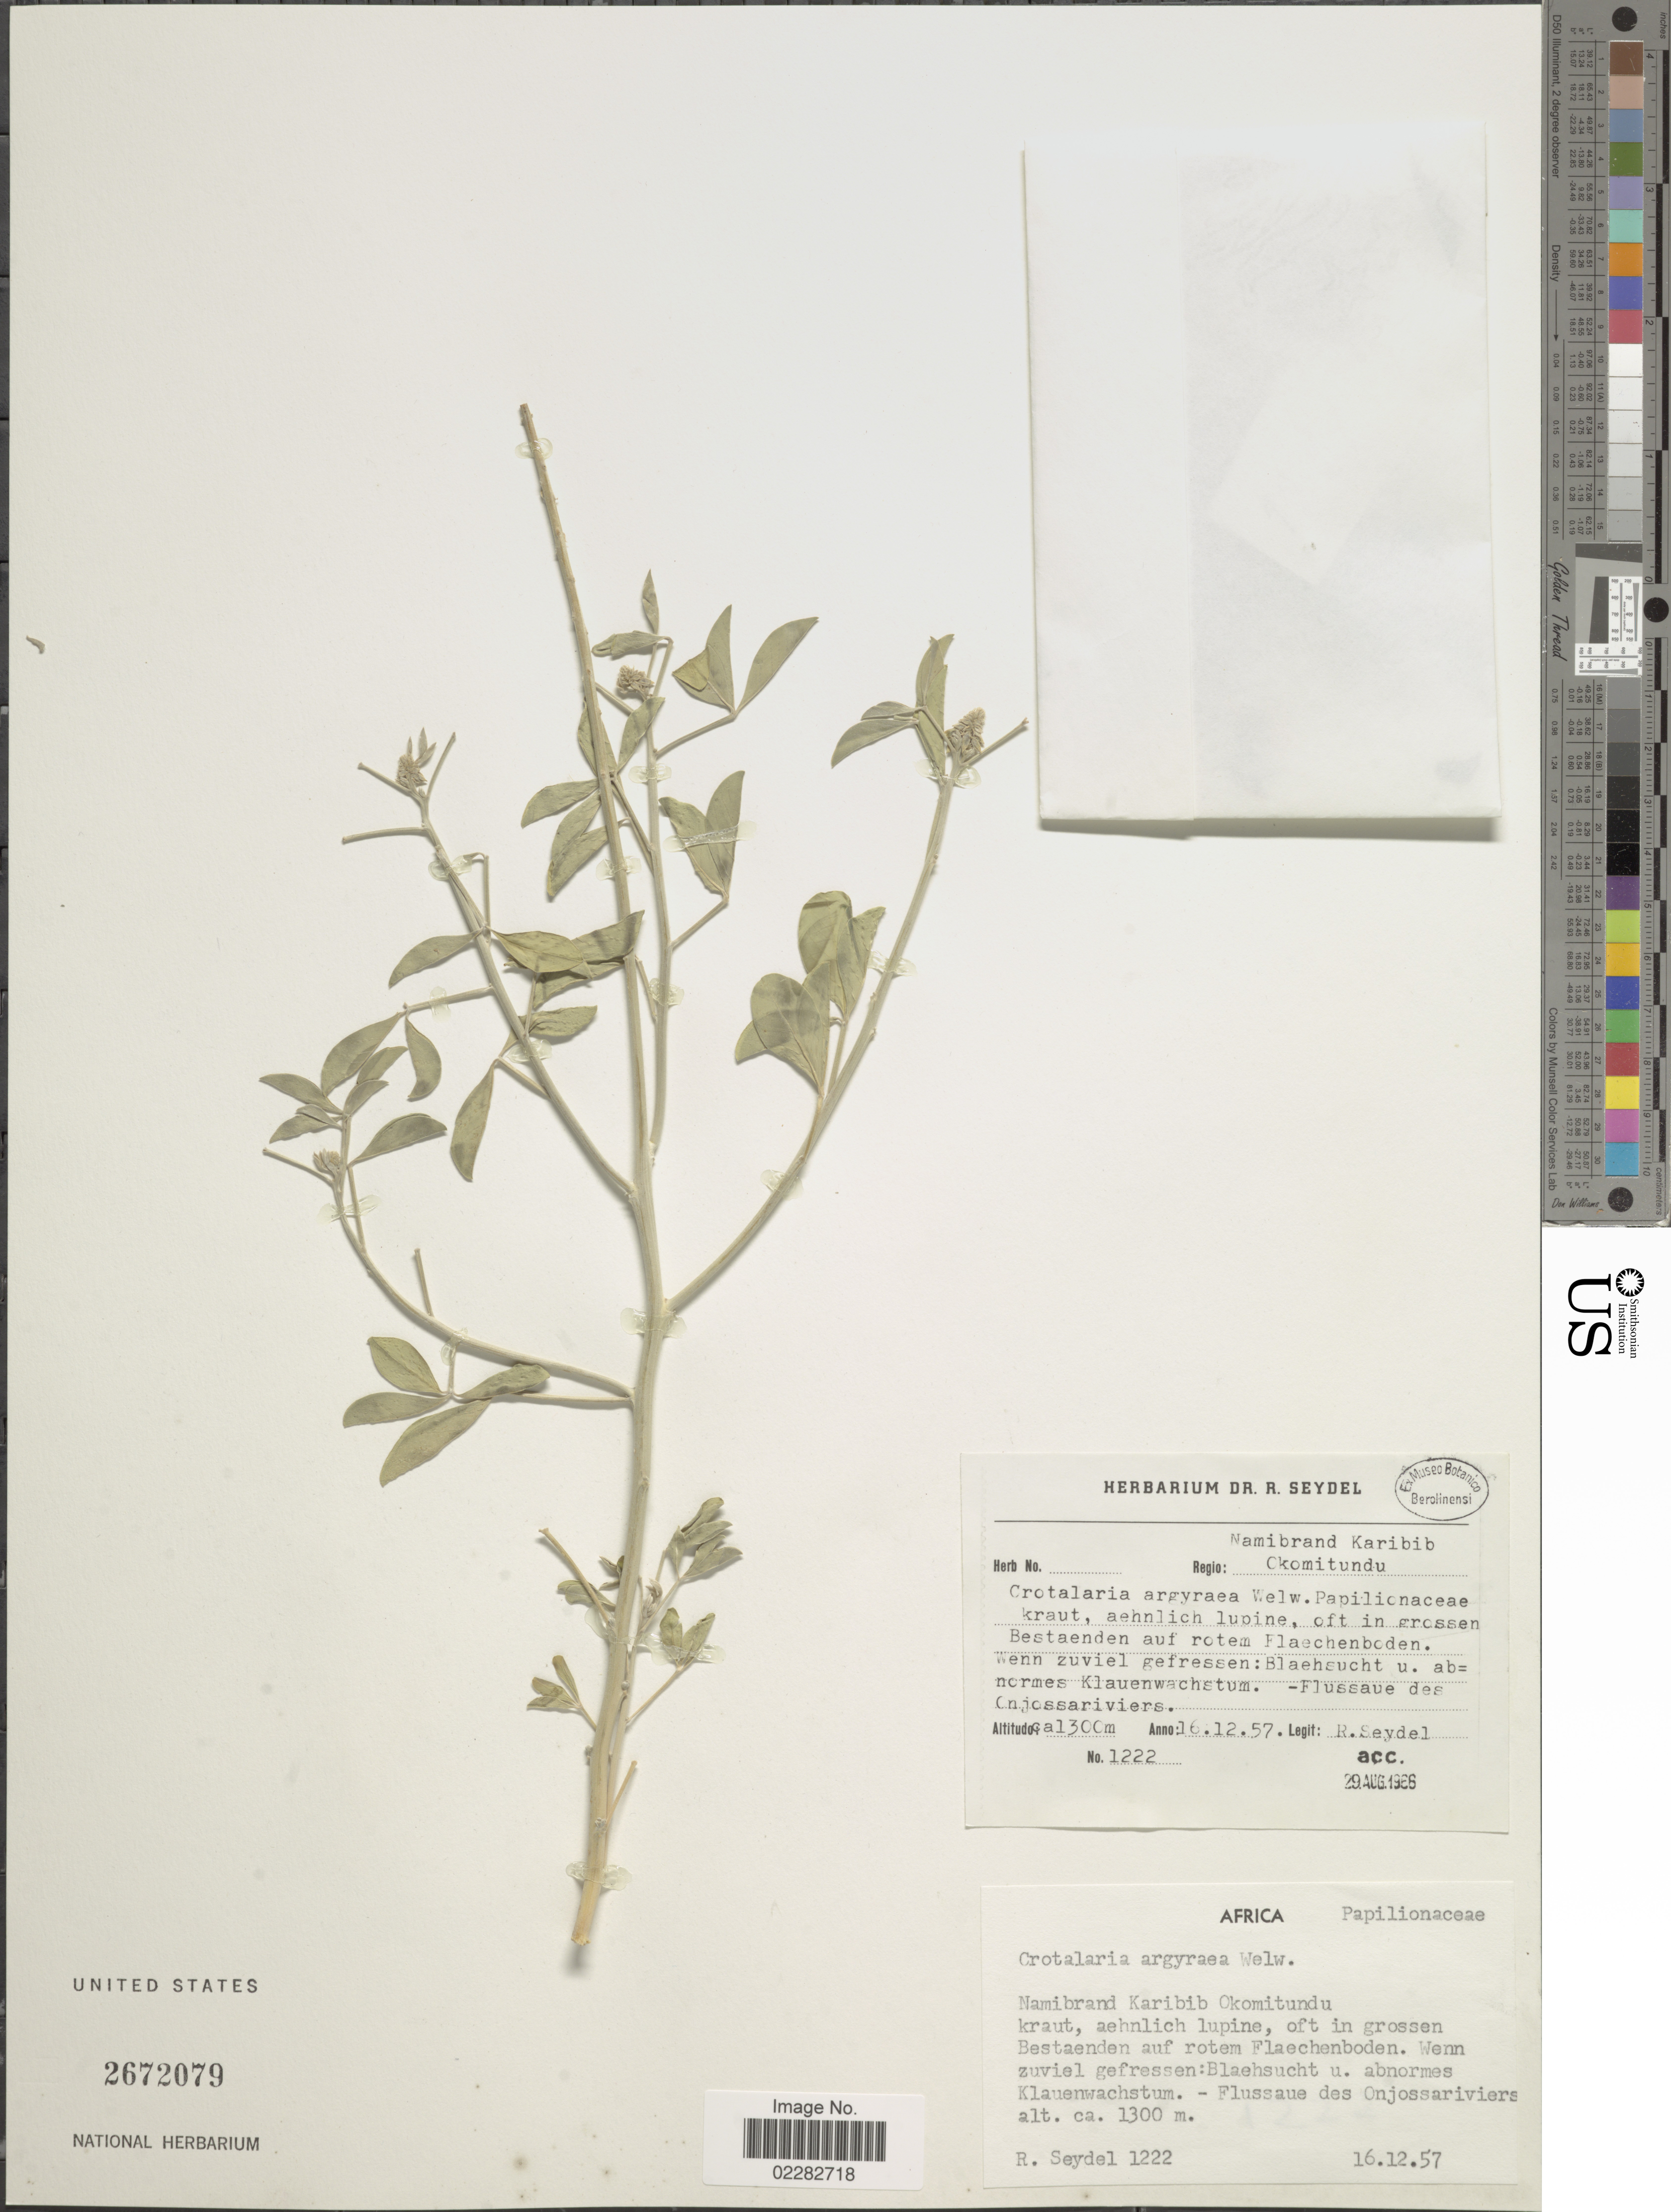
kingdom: Plantae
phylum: Tracheophyta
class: Magnoliopsida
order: Fabales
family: Fabaceae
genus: Crotalaria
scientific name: Crotalaria argyraea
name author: Franch.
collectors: R. Seydel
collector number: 1222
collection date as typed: Transcribed d/m/y: 16/12/57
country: Namibia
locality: Africa, Namibrand Karibib Okomitundu.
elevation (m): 1300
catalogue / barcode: US 2672079